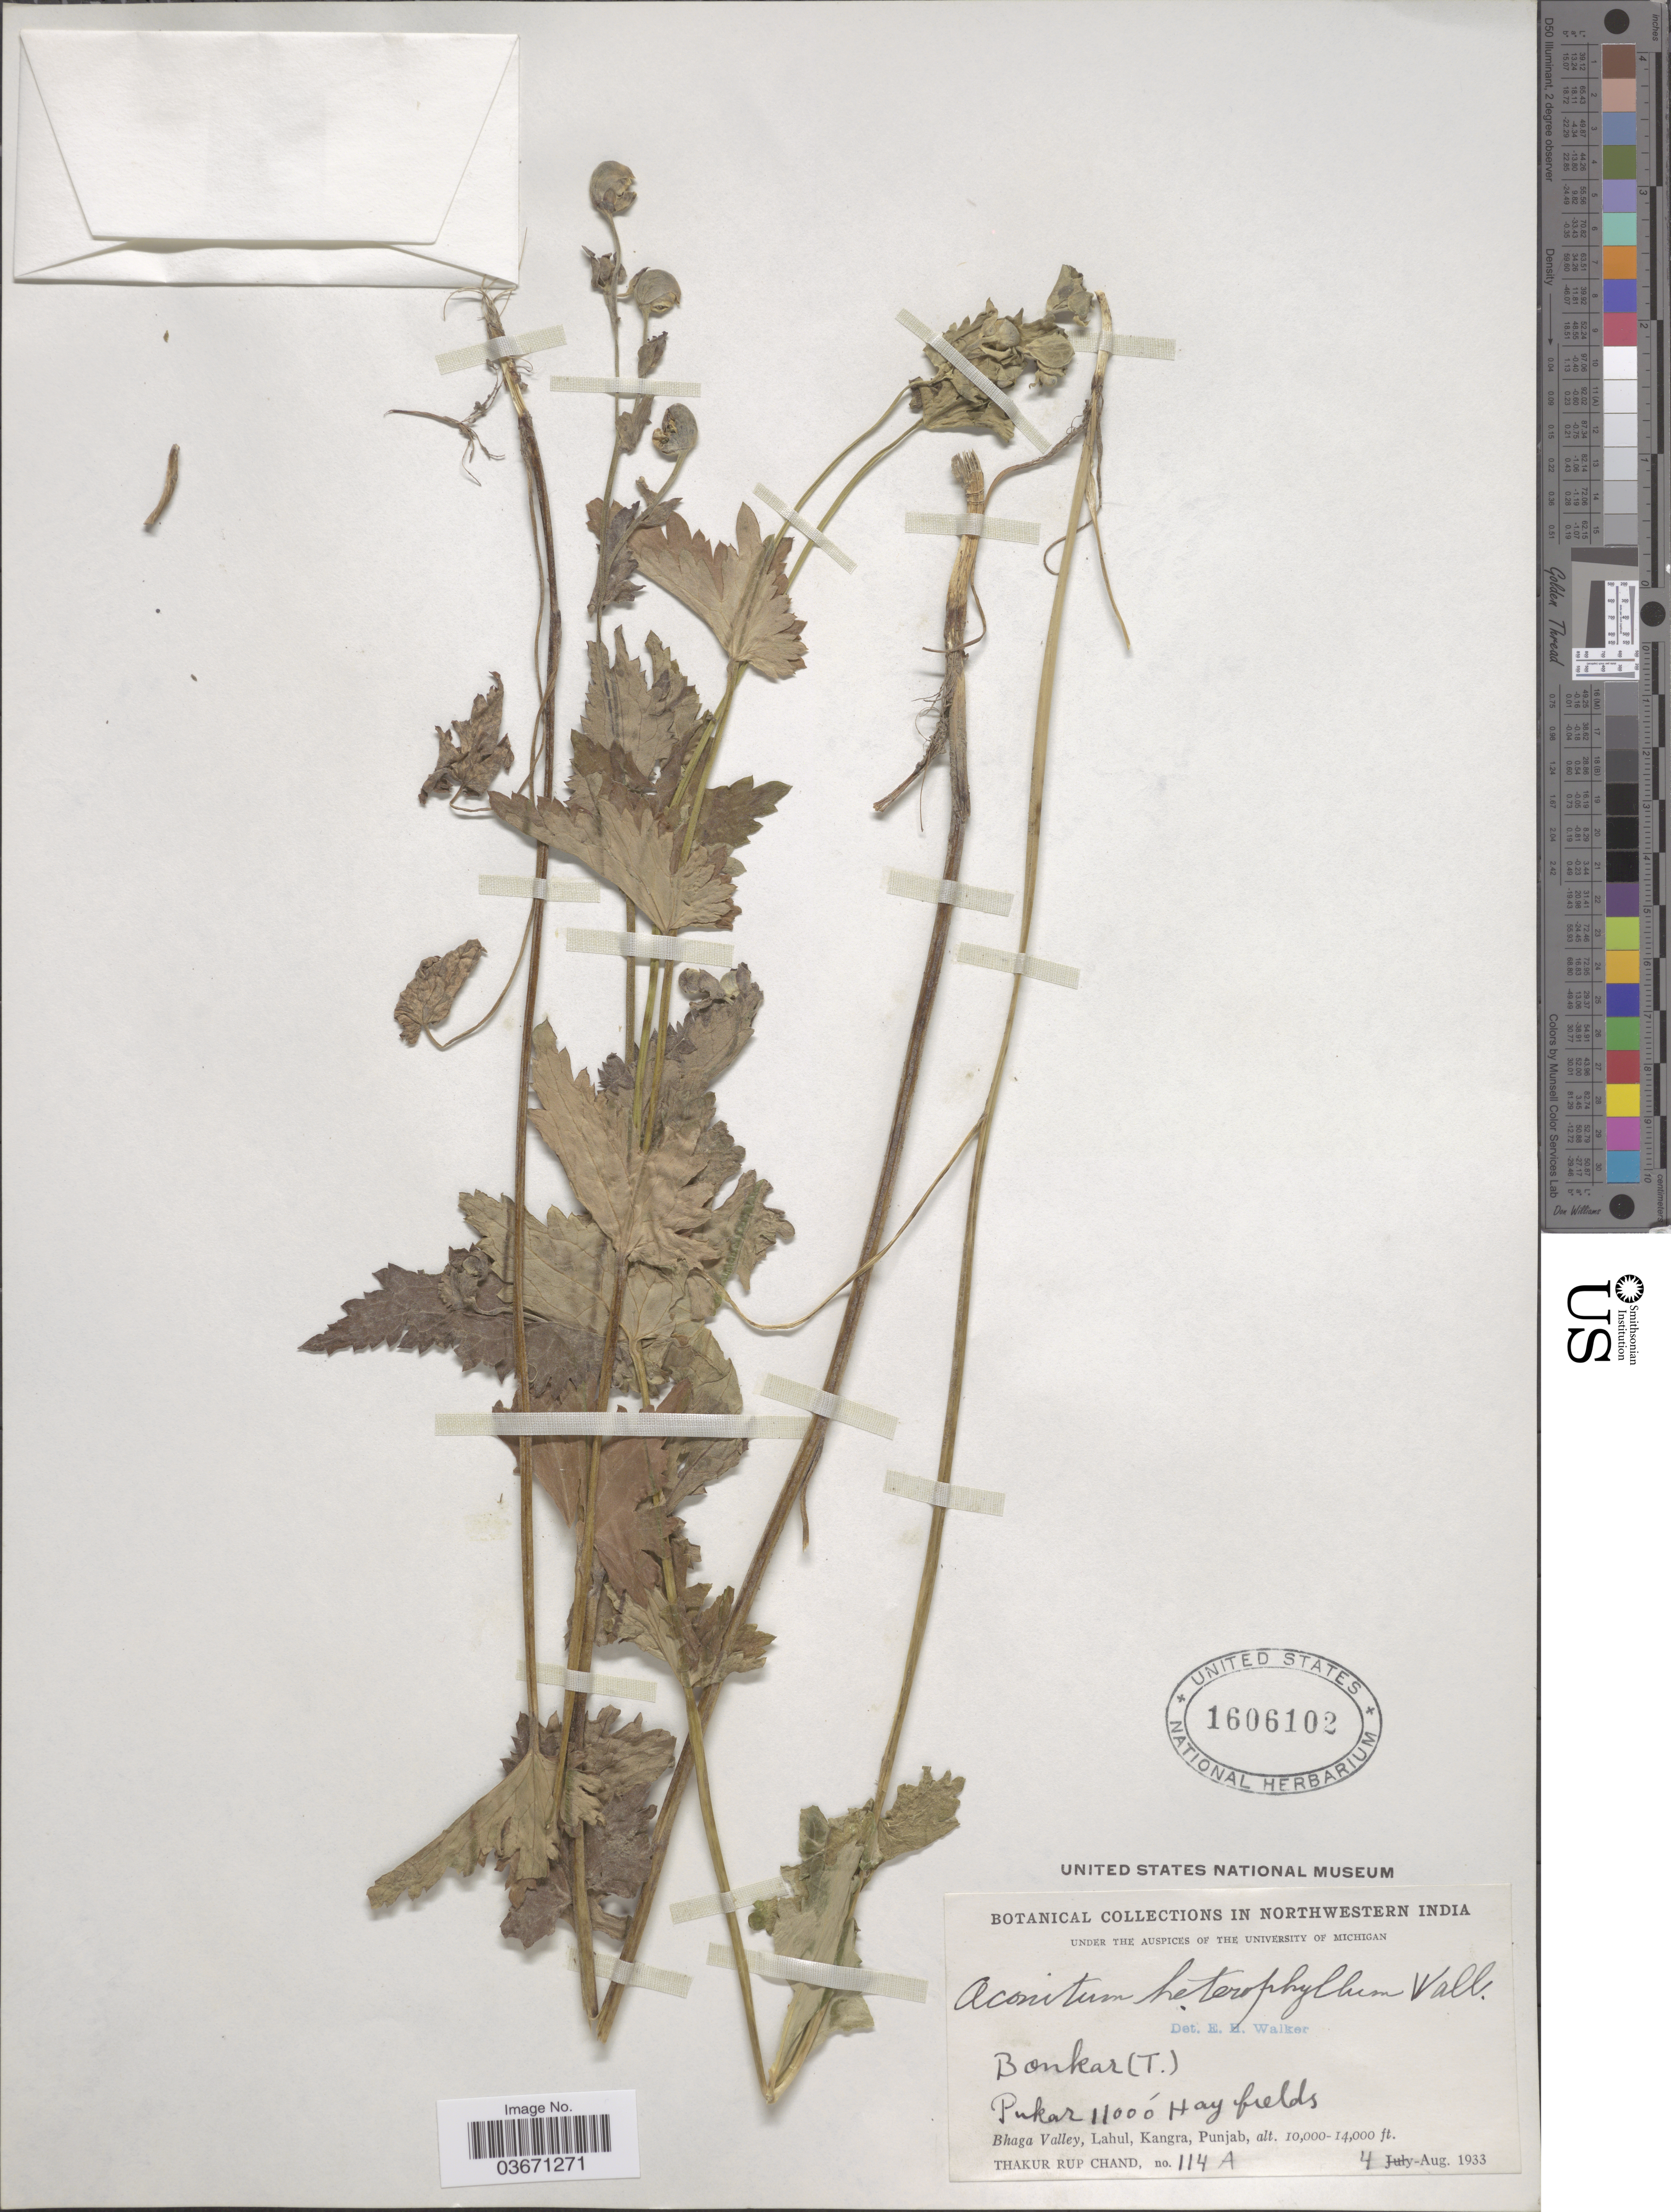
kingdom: Plantae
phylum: Tracheophyta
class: Magnoliopsida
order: Ranunculales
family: Ranunculaceae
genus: Aconitum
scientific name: Aconitum heterophyllum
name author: Wall. ex Royle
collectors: T. R. Chand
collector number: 114A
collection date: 1933-08-04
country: India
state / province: Punjab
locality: Northwestern India. Pukar, Hay fields. Bhaga Valley, Lahul, Kangra.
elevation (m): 3353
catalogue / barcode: US 1606102